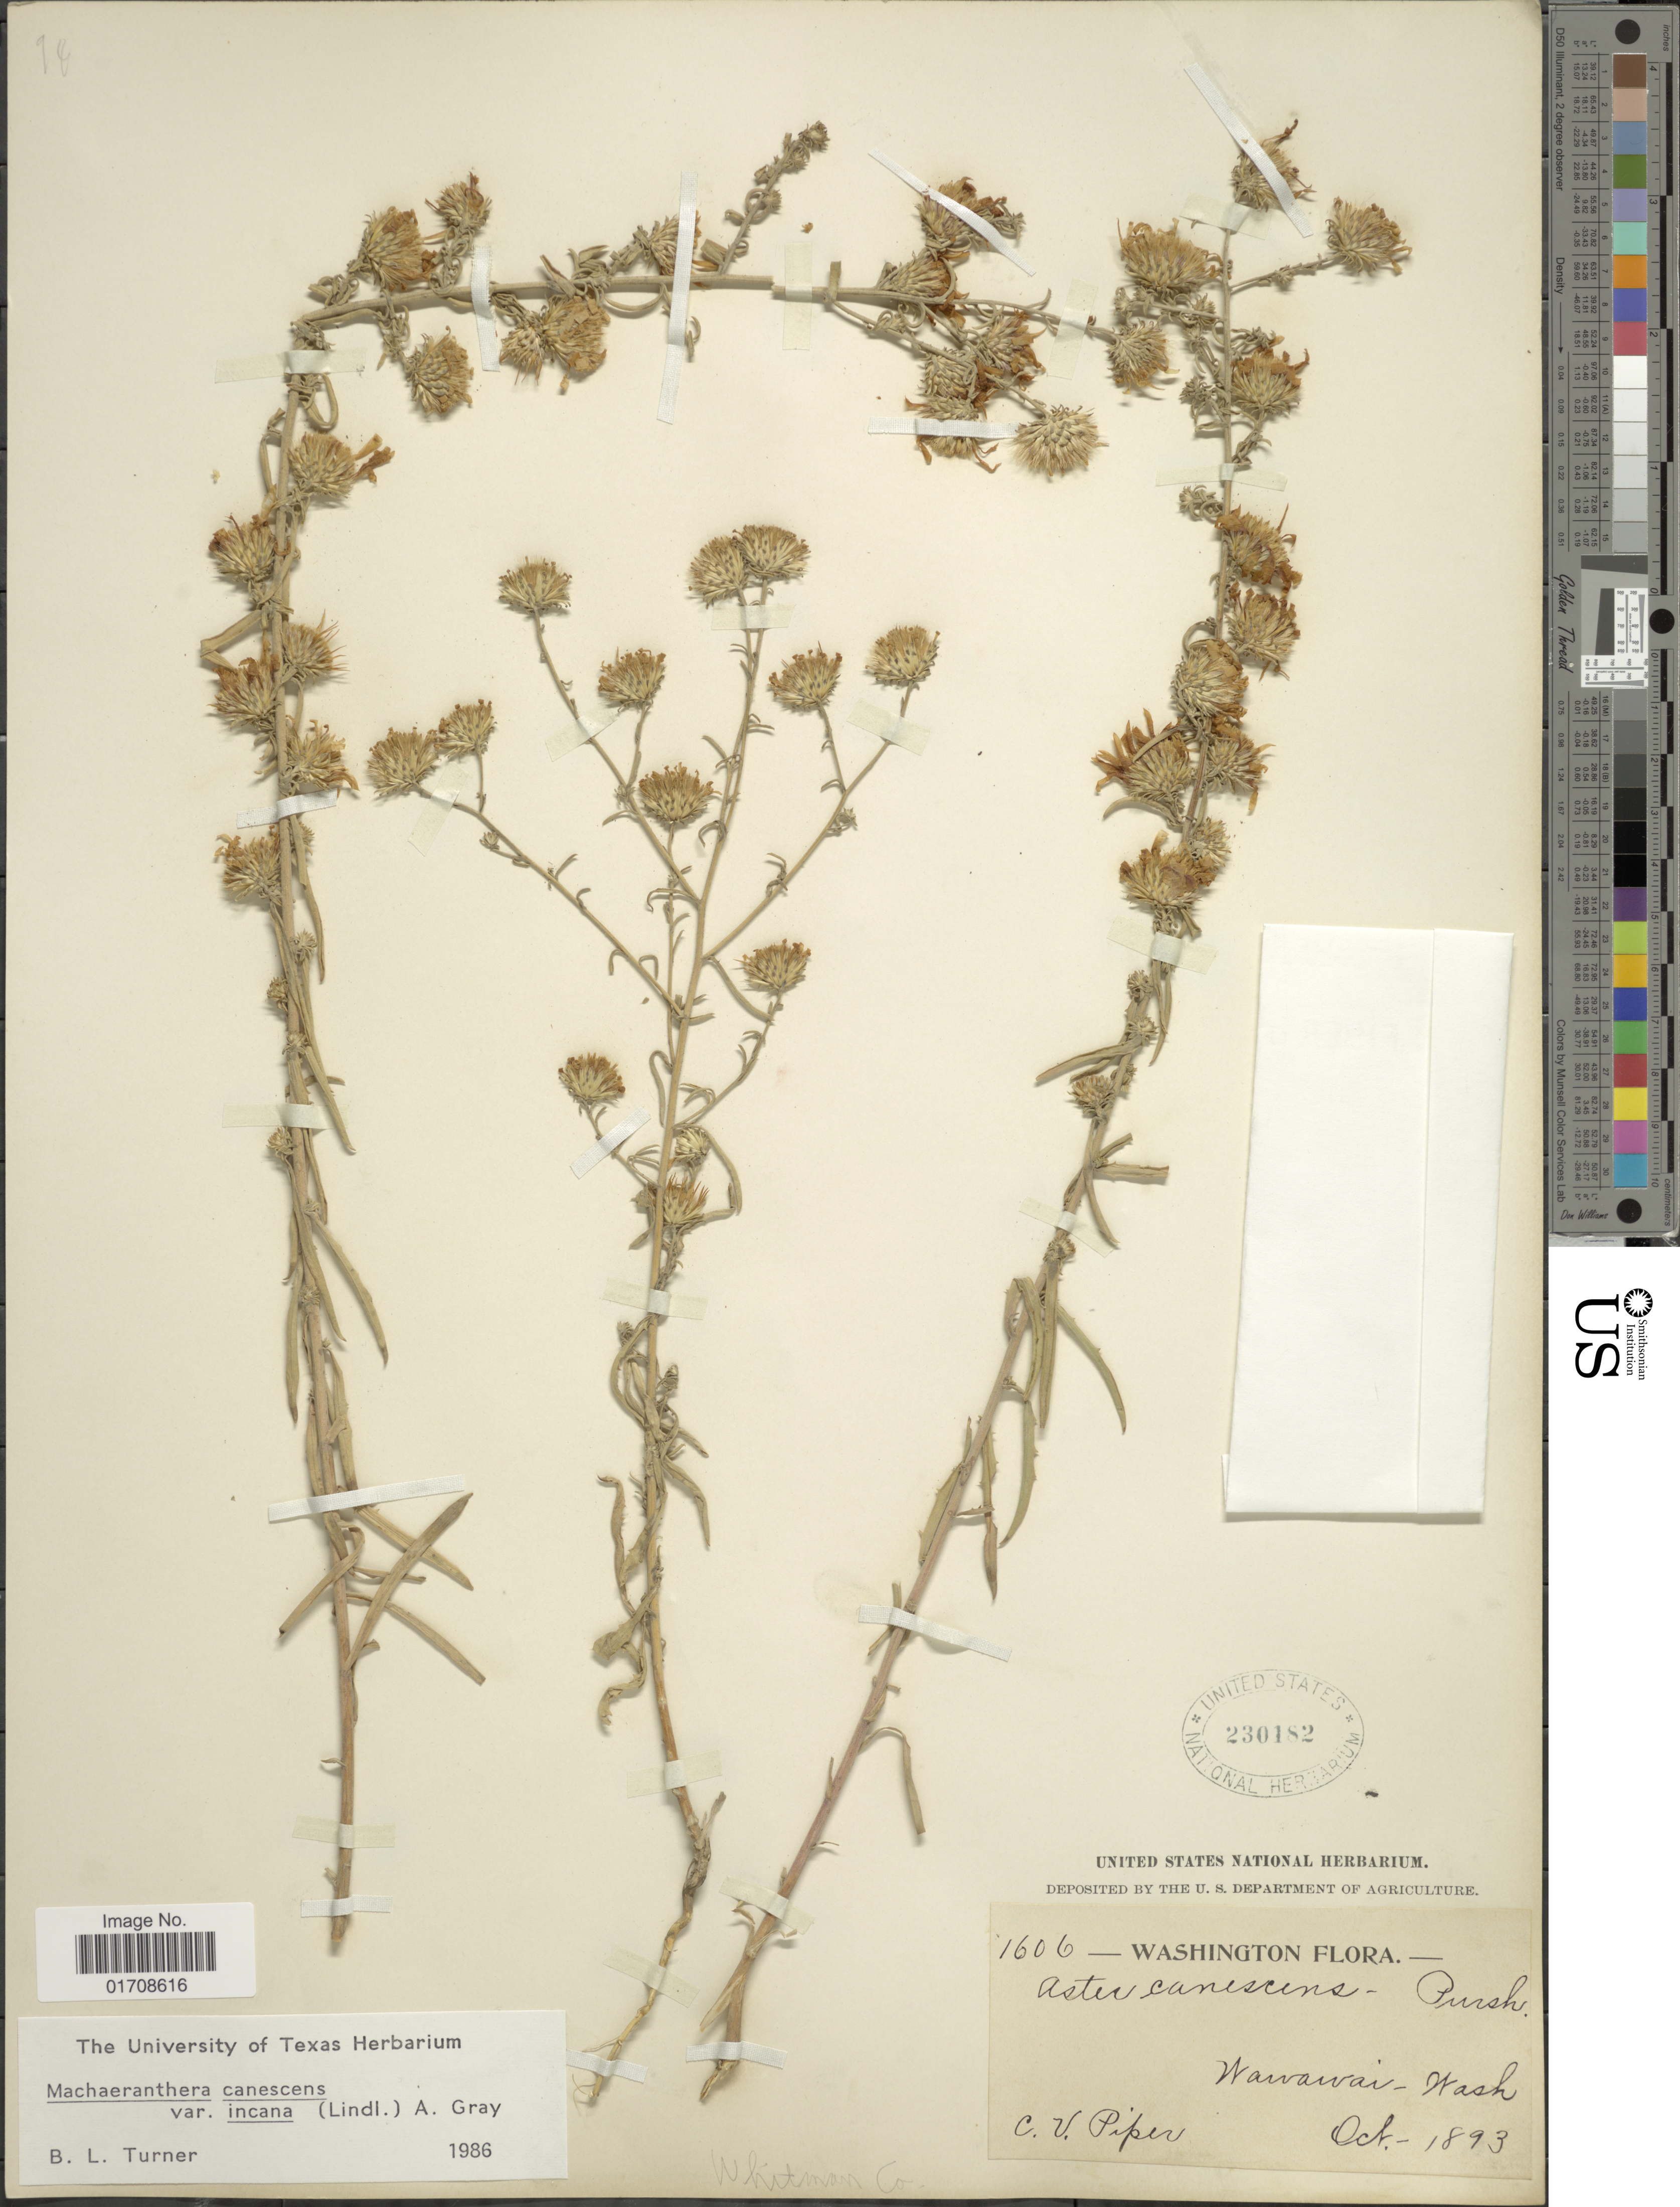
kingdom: Plantae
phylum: Tracheophyta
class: Magnoliopsida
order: Asterales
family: Asteraceae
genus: Machaeranthera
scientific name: Machaeranthera canescens var. incana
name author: (Lindl.) A. Gray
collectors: C. V. Piper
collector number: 1606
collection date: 1893-10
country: United States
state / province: Washington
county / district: Whitman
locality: Wawawai, Wash., Whitman Co.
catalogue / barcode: US 230182